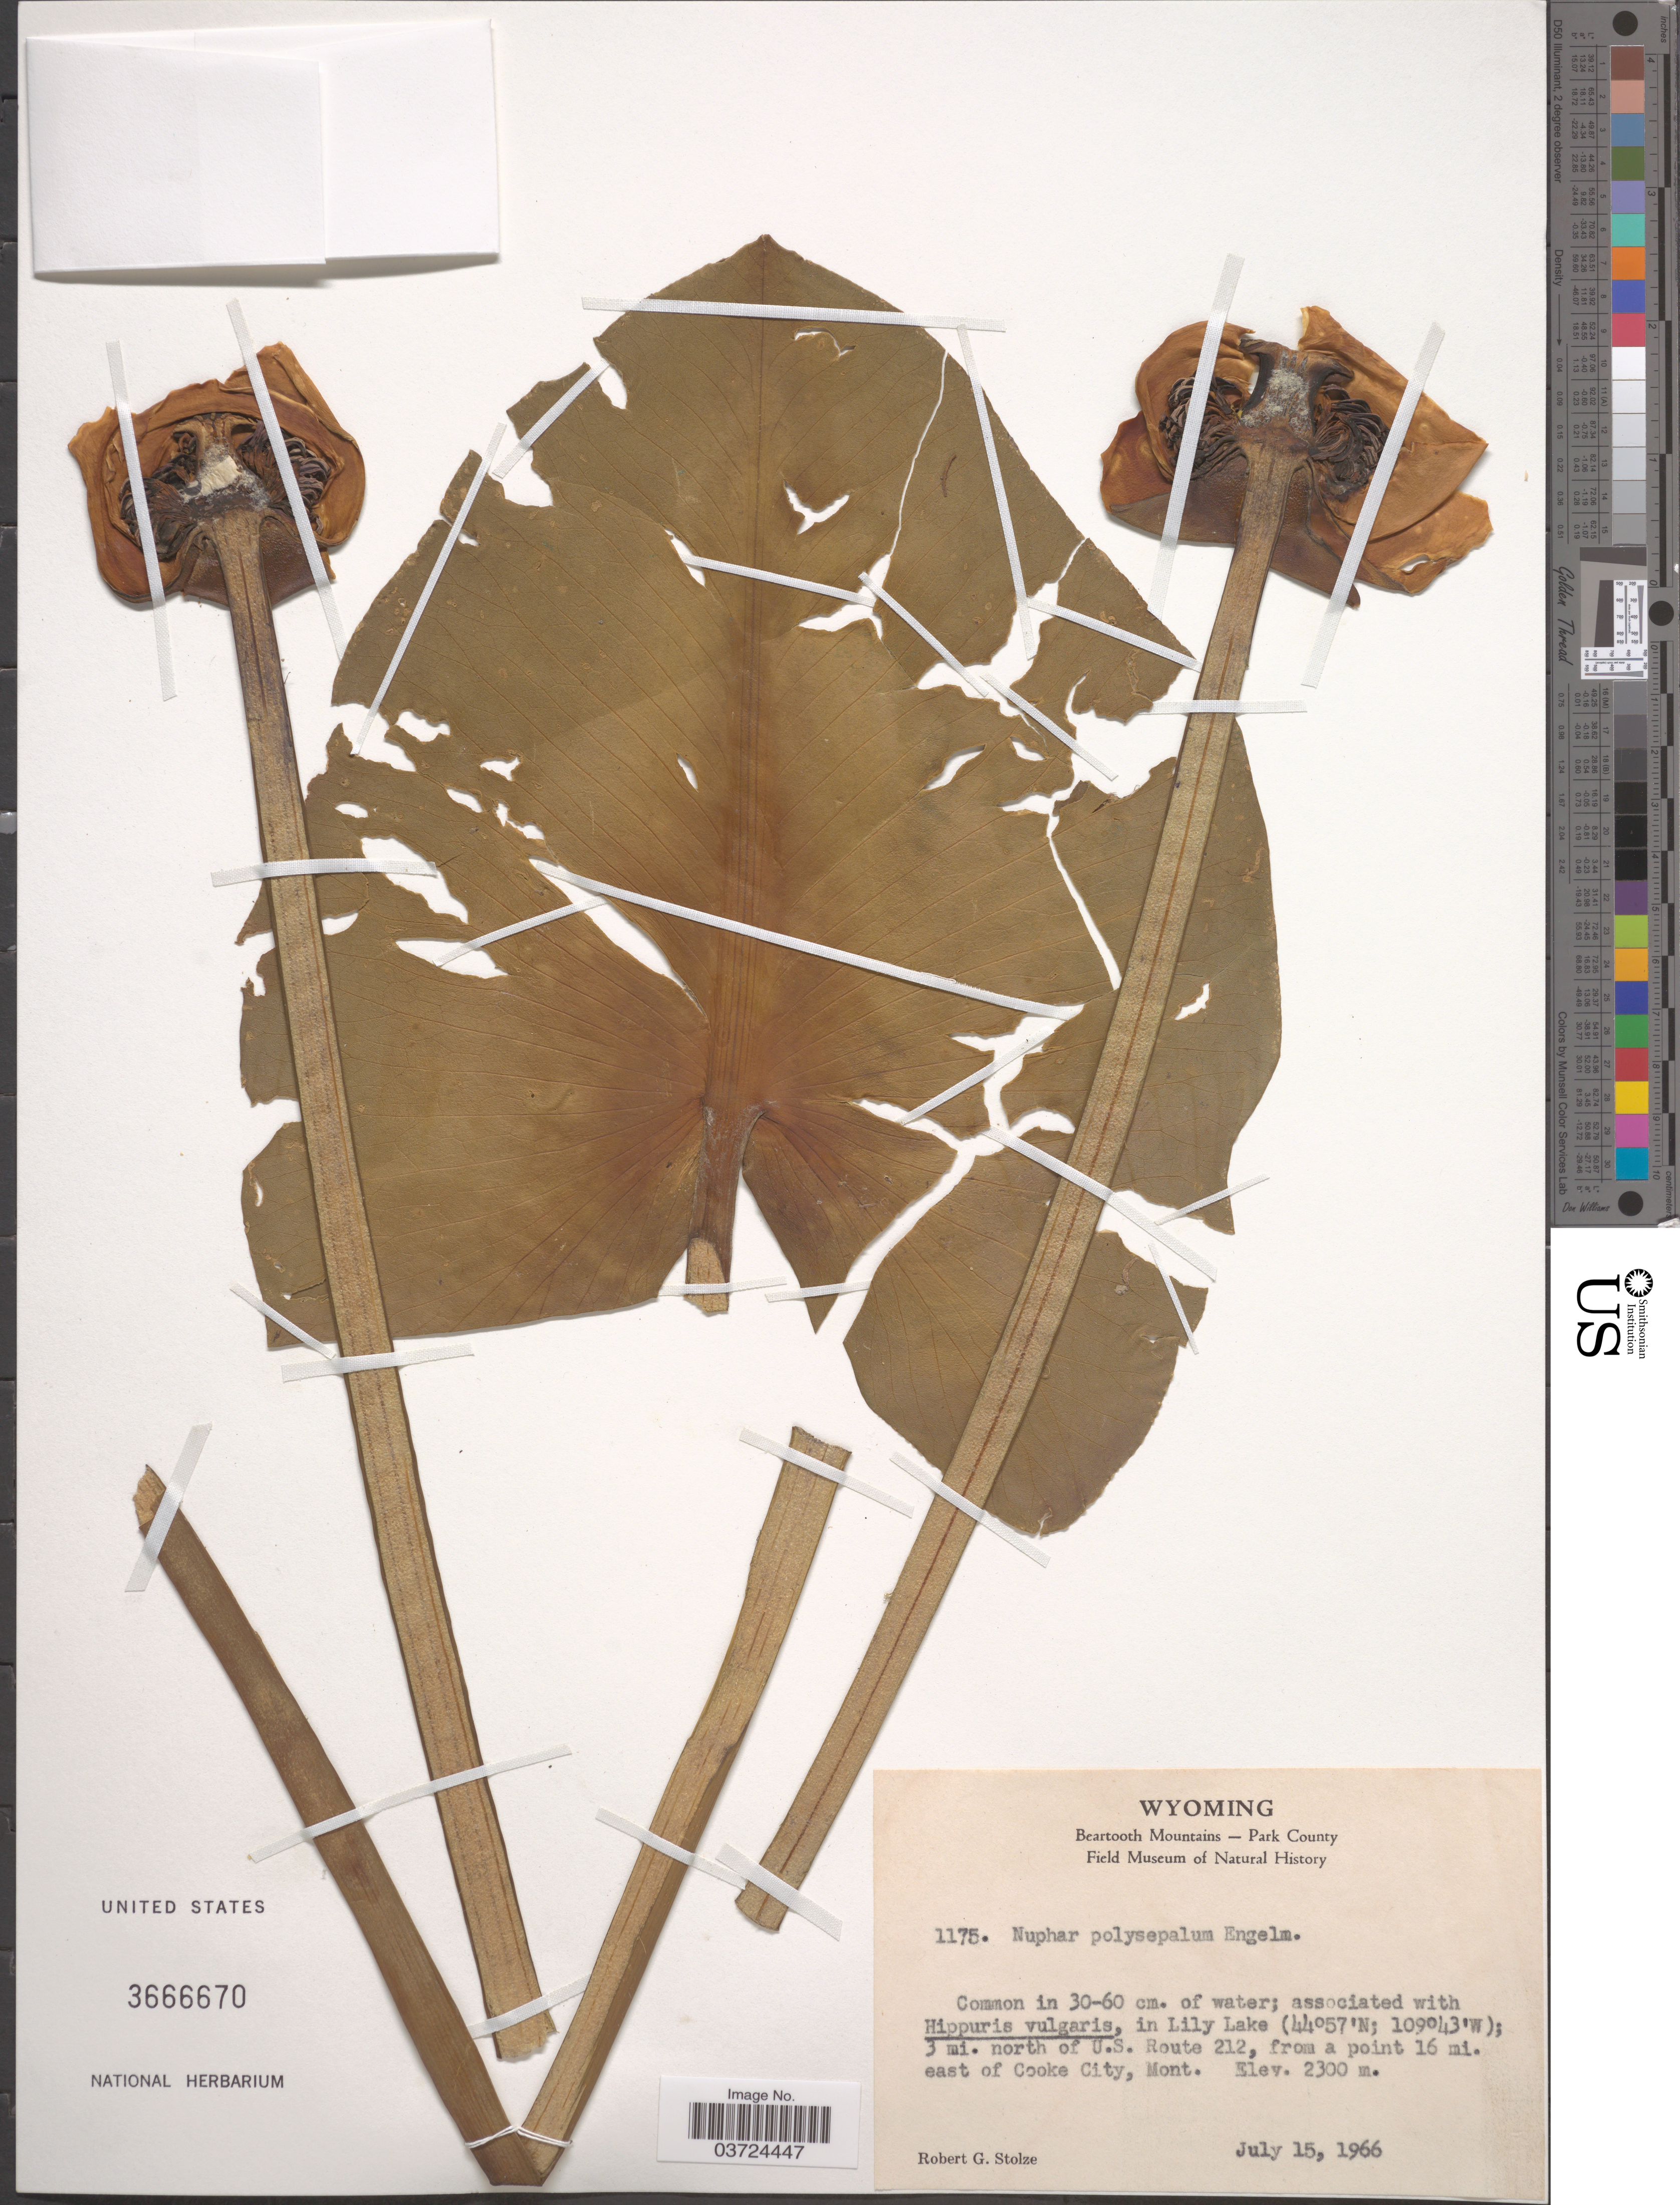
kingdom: Plantae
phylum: Tracheophyta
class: Magnoliopsida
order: Nymphaeales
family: Nymphaeaceae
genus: Nuphar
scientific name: Nuphar polysepala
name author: Englem.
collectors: R. G. Stolze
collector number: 1175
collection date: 1966-07-15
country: United States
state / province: Montana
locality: In Lily Lake; 3 mi. norh of U.S. Route 212, from a point 16 mi. east of Cooke City.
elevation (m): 2300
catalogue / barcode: US 3666670